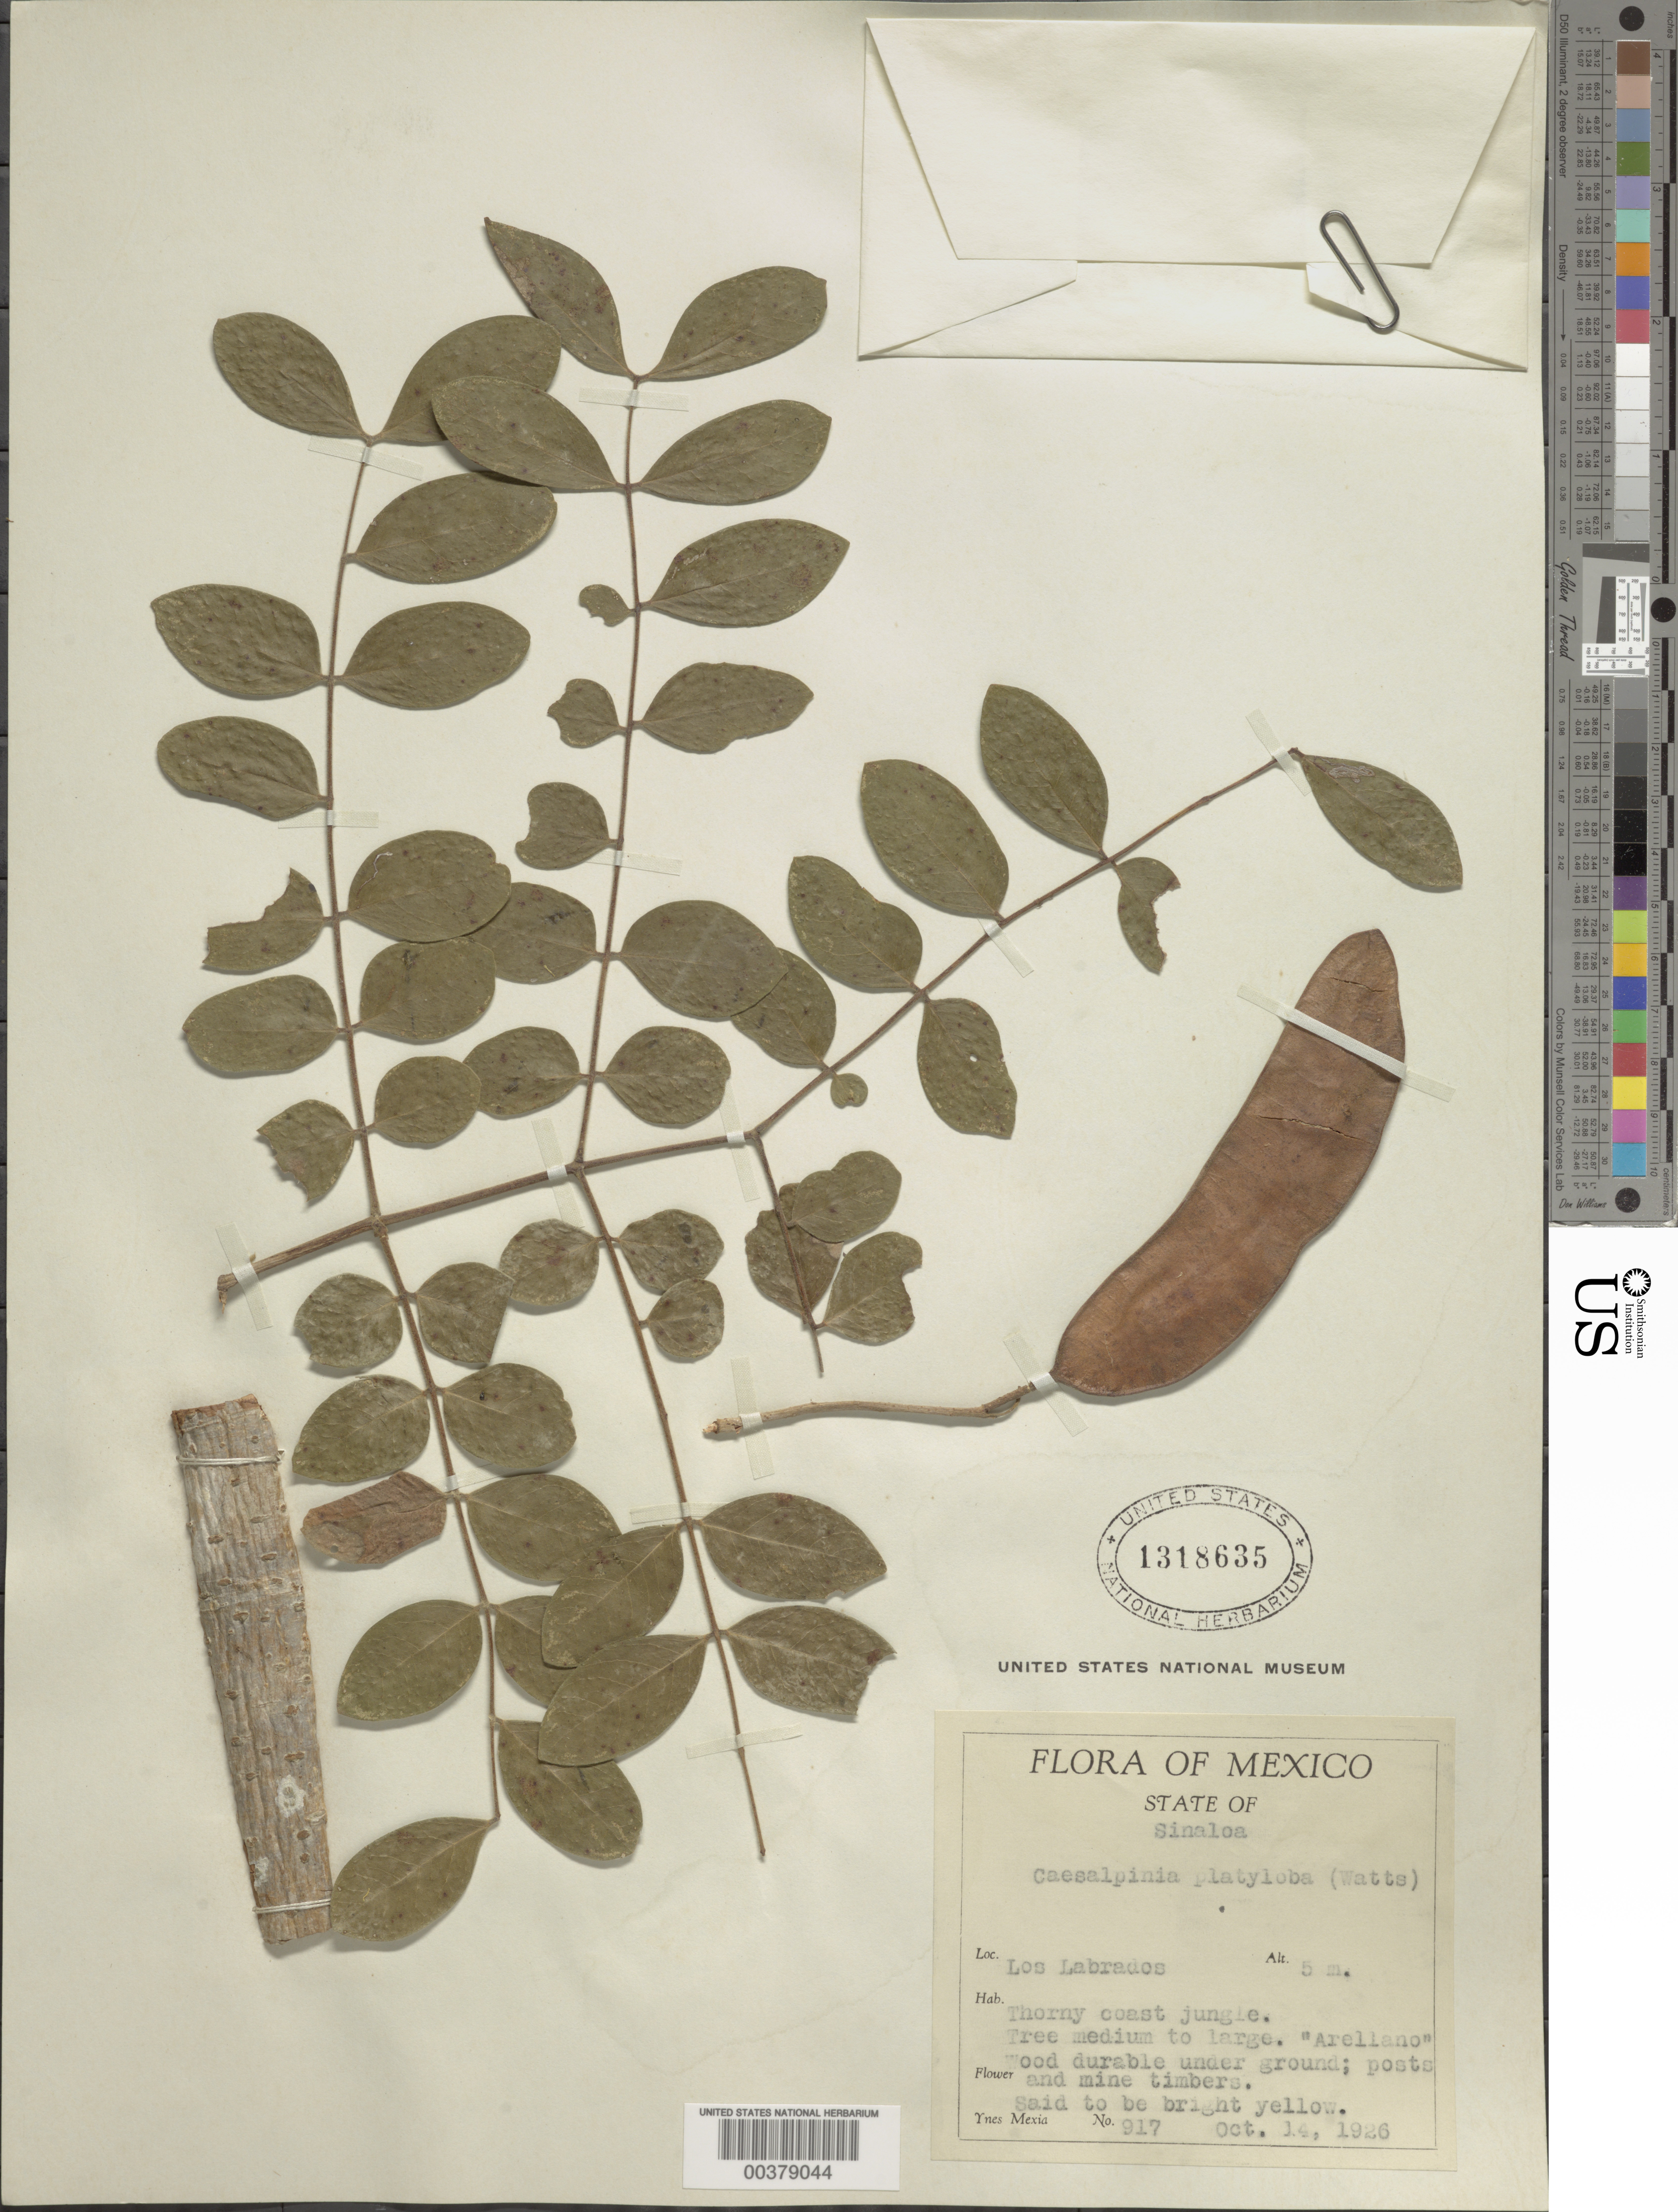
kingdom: Plantae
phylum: Tracheophyta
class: Magnoliopsida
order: Fabales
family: Fabaceae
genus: Coulteria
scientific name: Coulteria platyloba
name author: (S. Watson) N. Zamora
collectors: Y. Mexia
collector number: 917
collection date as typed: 14 Oct 1926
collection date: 1926-10-14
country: Mexico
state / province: Sinaloa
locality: Los labrados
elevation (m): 5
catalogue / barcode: US 1318635